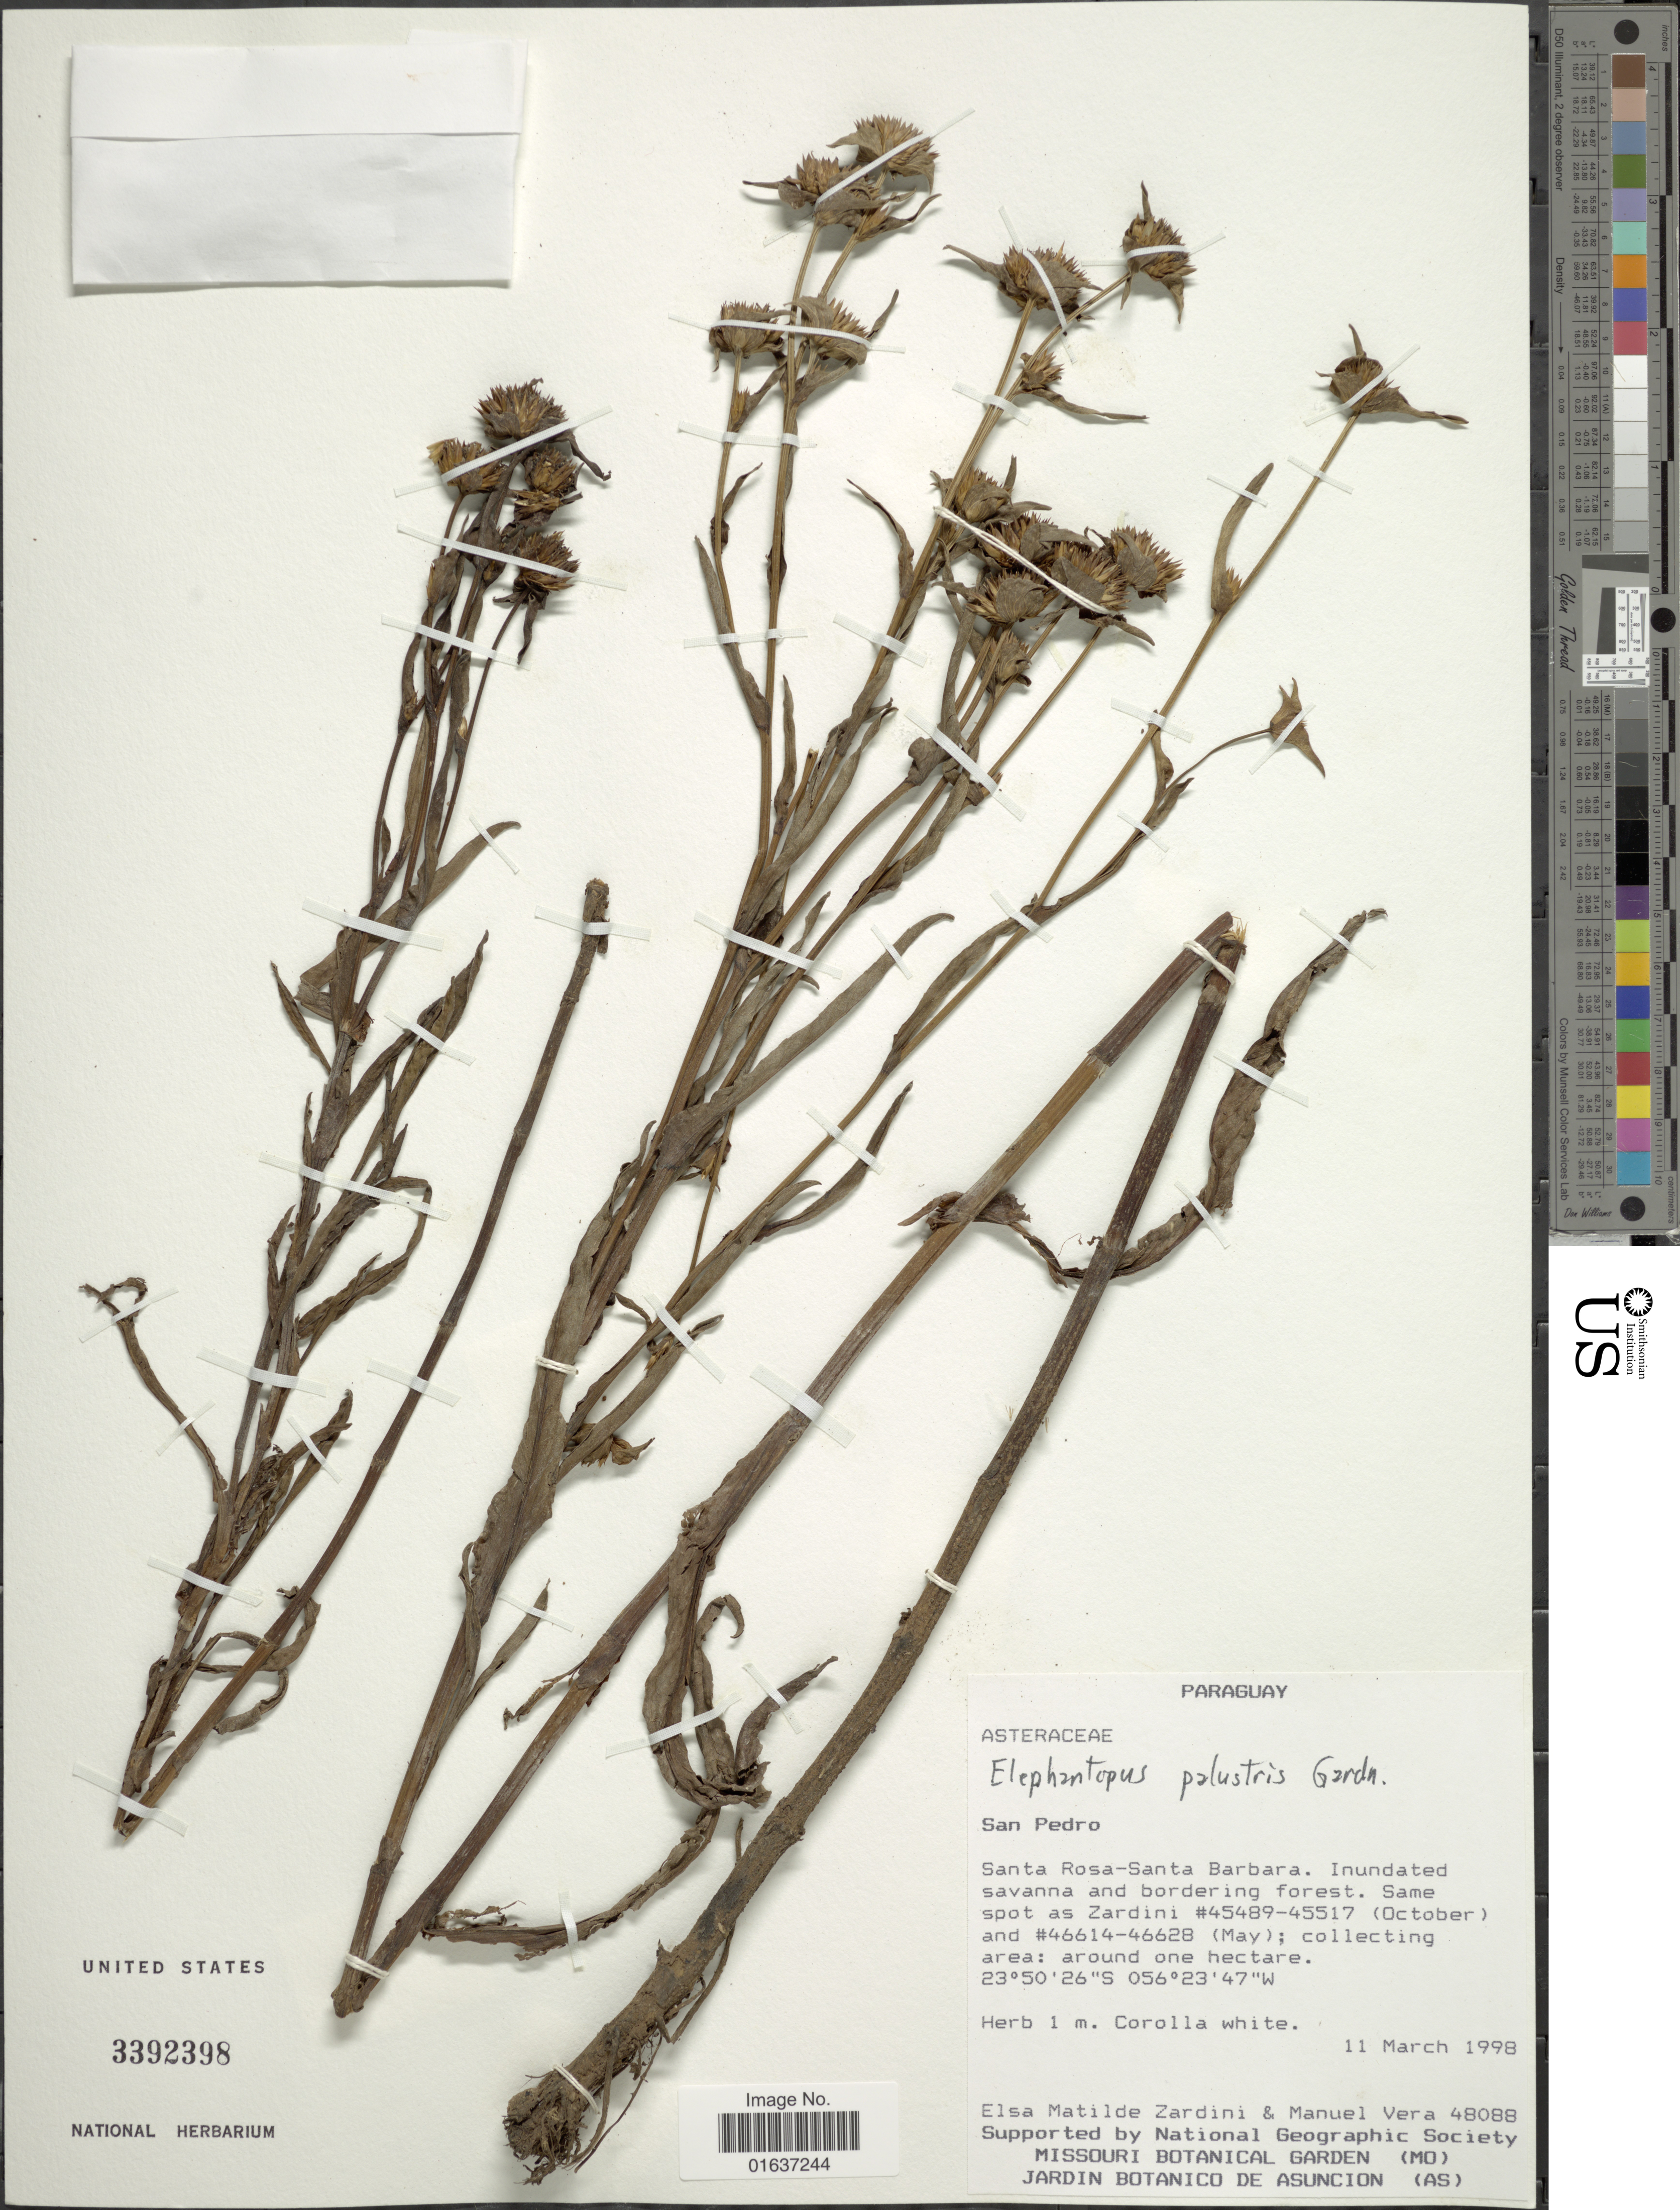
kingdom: Plantae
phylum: Tracheophyta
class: Magnoliopsida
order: Asterales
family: Asteraceae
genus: Elephantopus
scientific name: Elephantopus palustris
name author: Gardner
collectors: E. M. Zardini & M. Rivera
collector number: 48088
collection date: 1998-03-11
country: Paraguay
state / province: San Pedro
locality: Santa Rosa- Santa Barbara, Inundated savanna and bordering forest, same spot as as Zardini #45489-45517 (October) andi #46614-46628 (May1); collecting area: around one hectare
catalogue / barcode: US 3392398